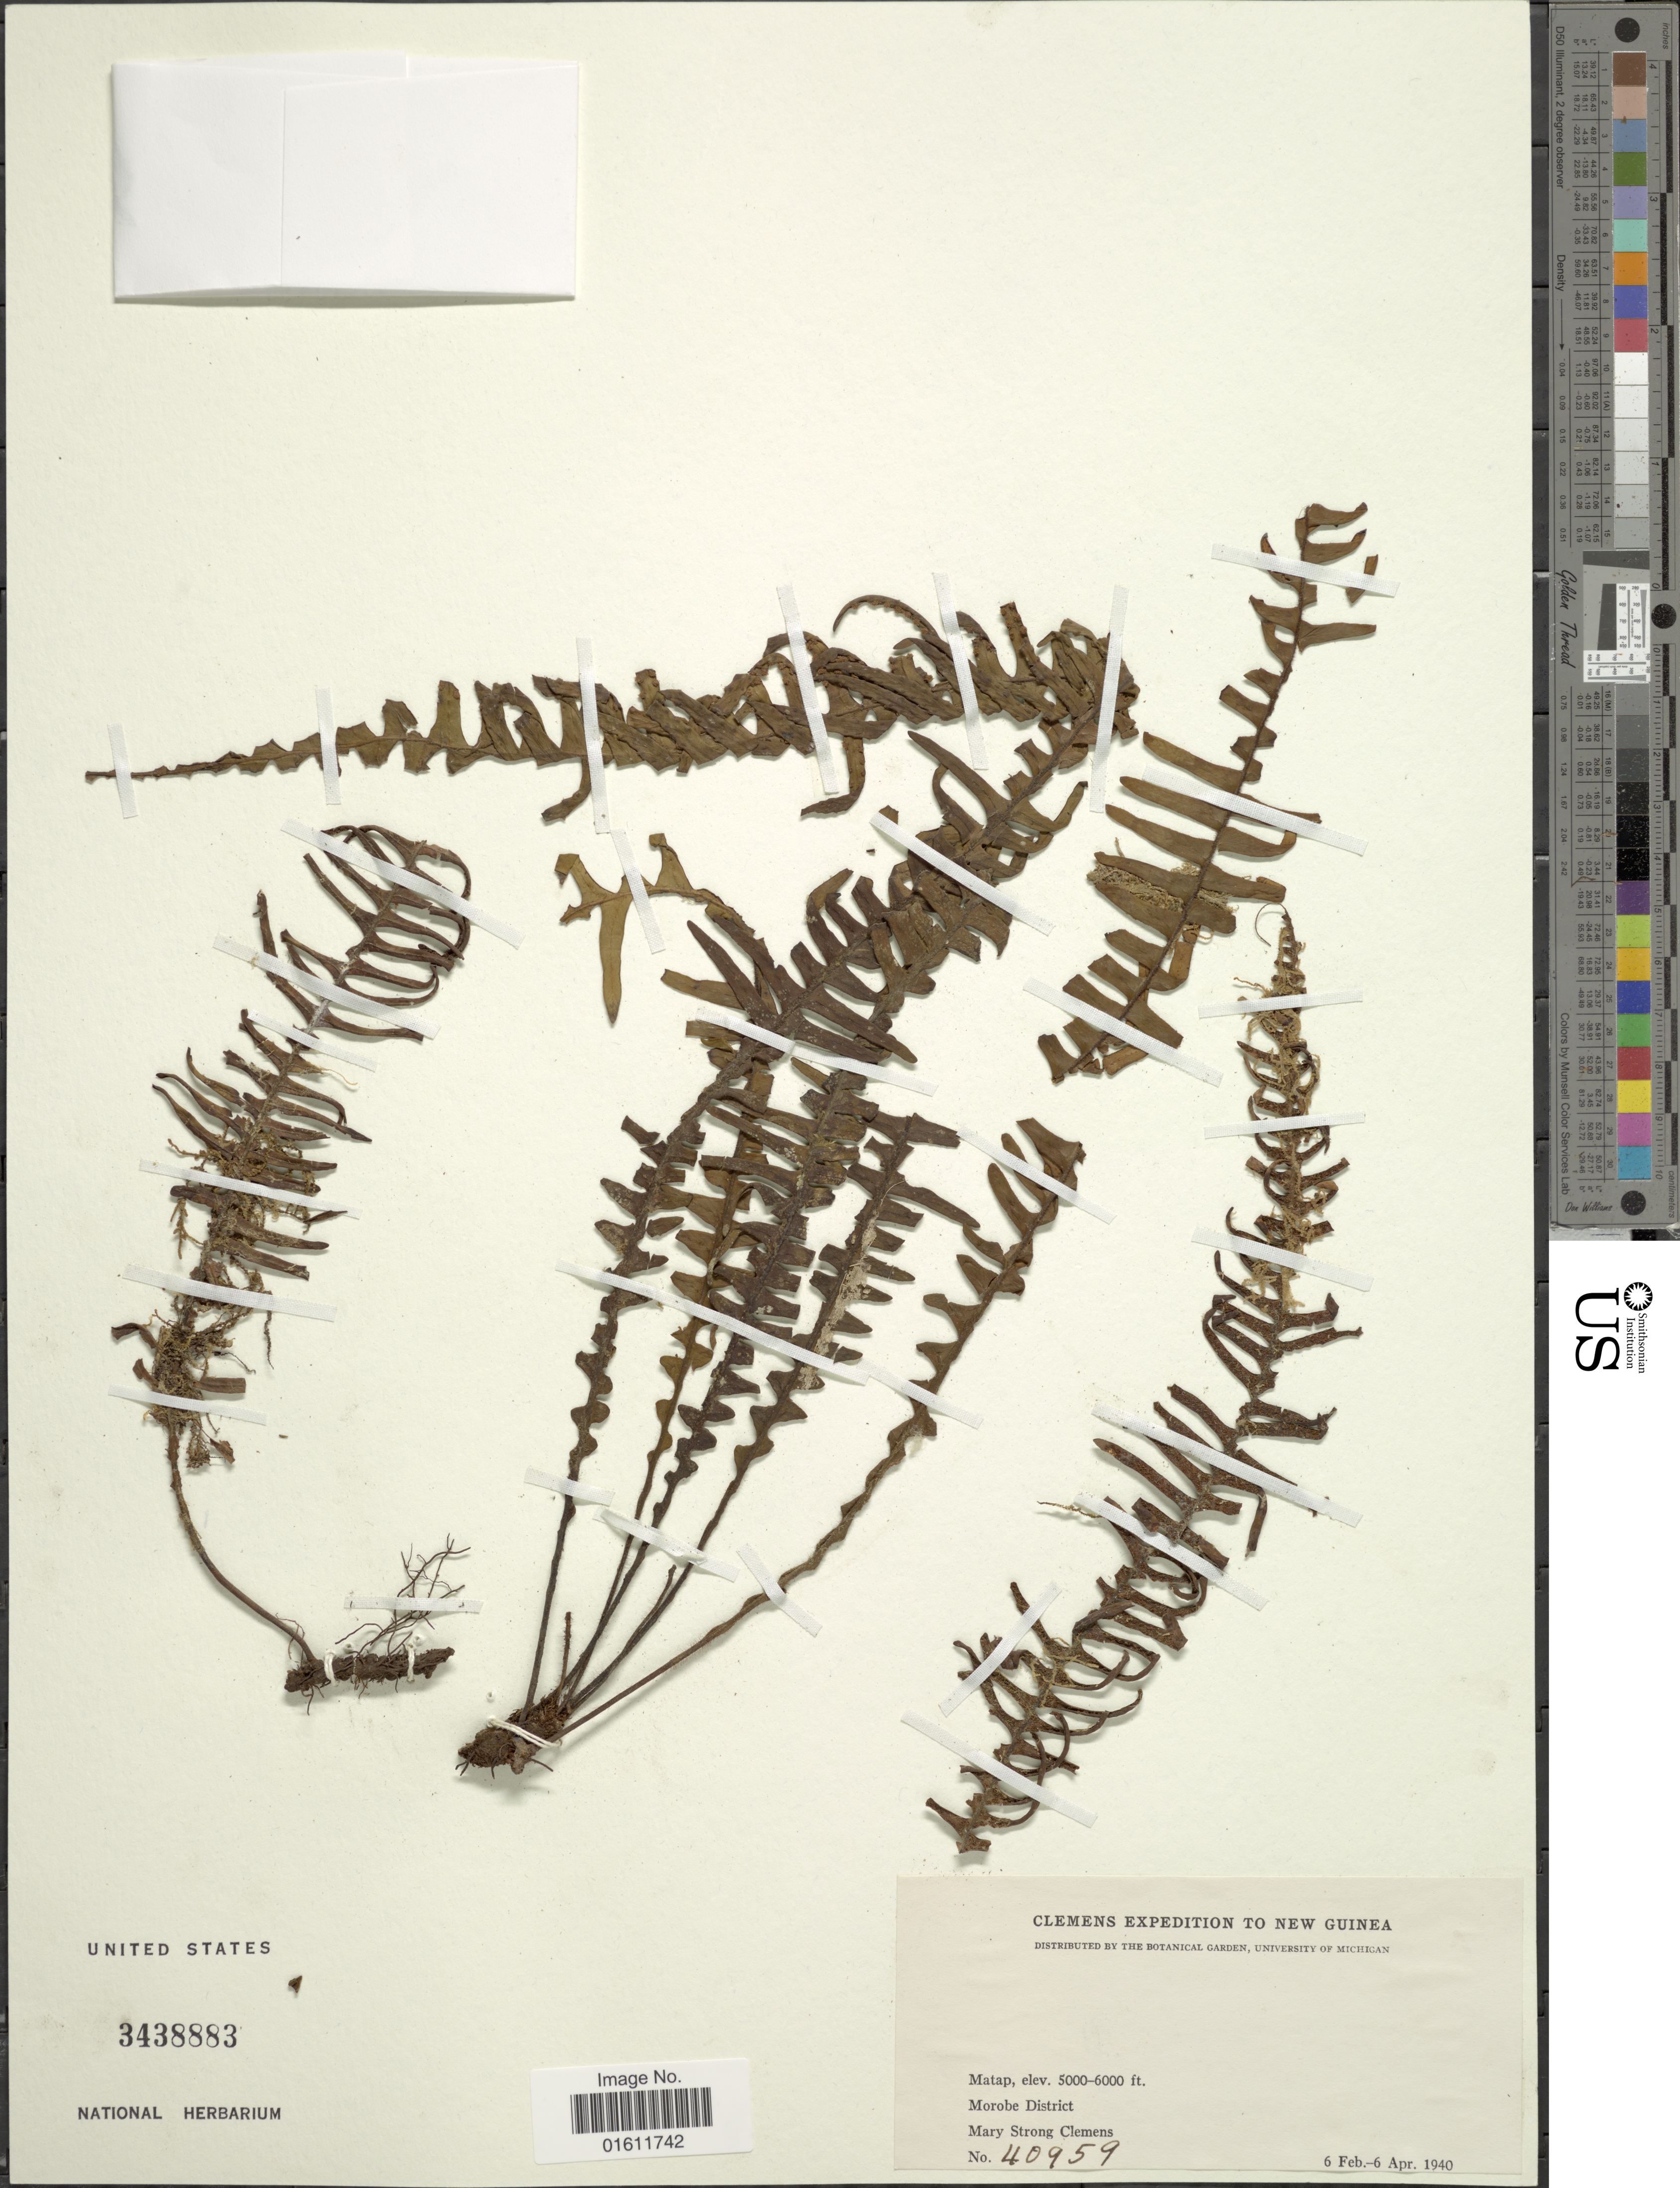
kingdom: Plantae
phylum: Tracheophyta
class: Polypodiopsida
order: Polypodiales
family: Polypodiaceae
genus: Prosaptia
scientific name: Prosaptia sp.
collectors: M. S. Clemens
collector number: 40959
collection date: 1940-02-06/1940-04-06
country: Papua New Guinea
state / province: Morobe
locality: Matap.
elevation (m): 1524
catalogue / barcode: US 3438883